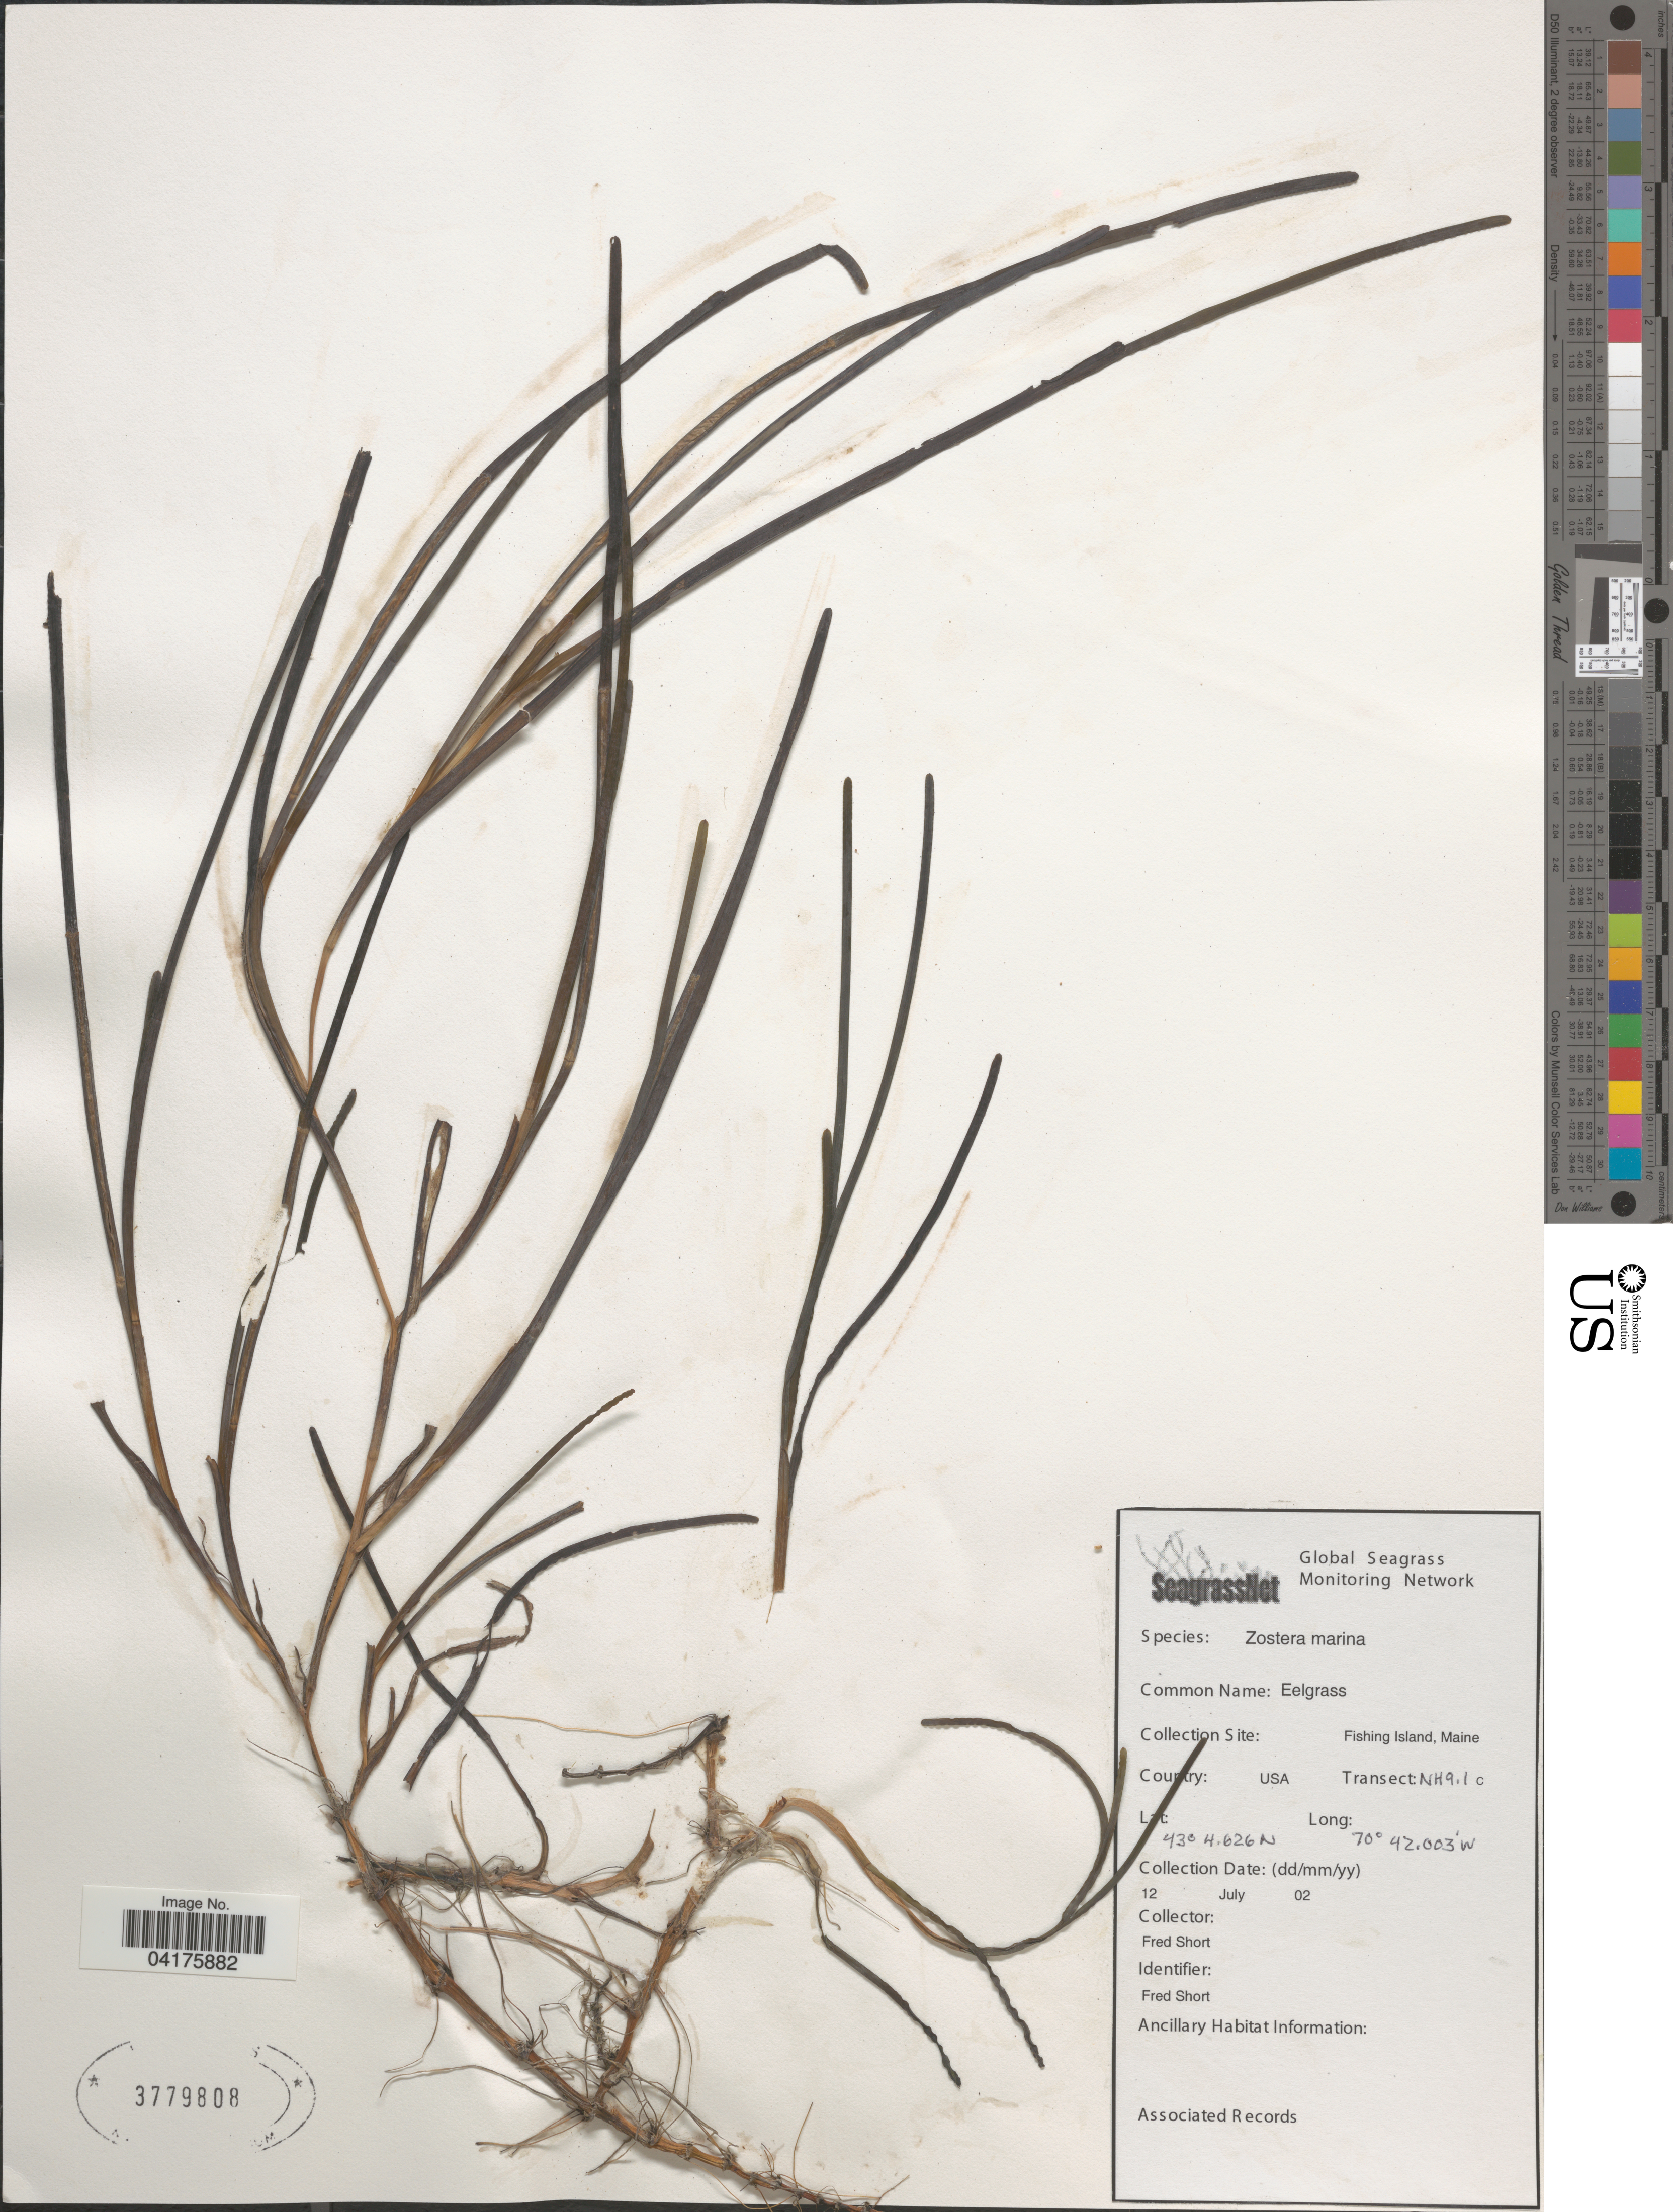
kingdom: Plantae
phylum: Tracheophyta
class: Liliopsida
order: Alismatales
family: Zosteraceae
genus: Zostera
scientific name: Zostera marina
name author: L.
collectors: F. Short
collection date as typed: Transcribed d/m/y: 12/7/2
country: United States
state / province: Maine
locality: Fishing Island.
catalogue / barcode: US 3779808